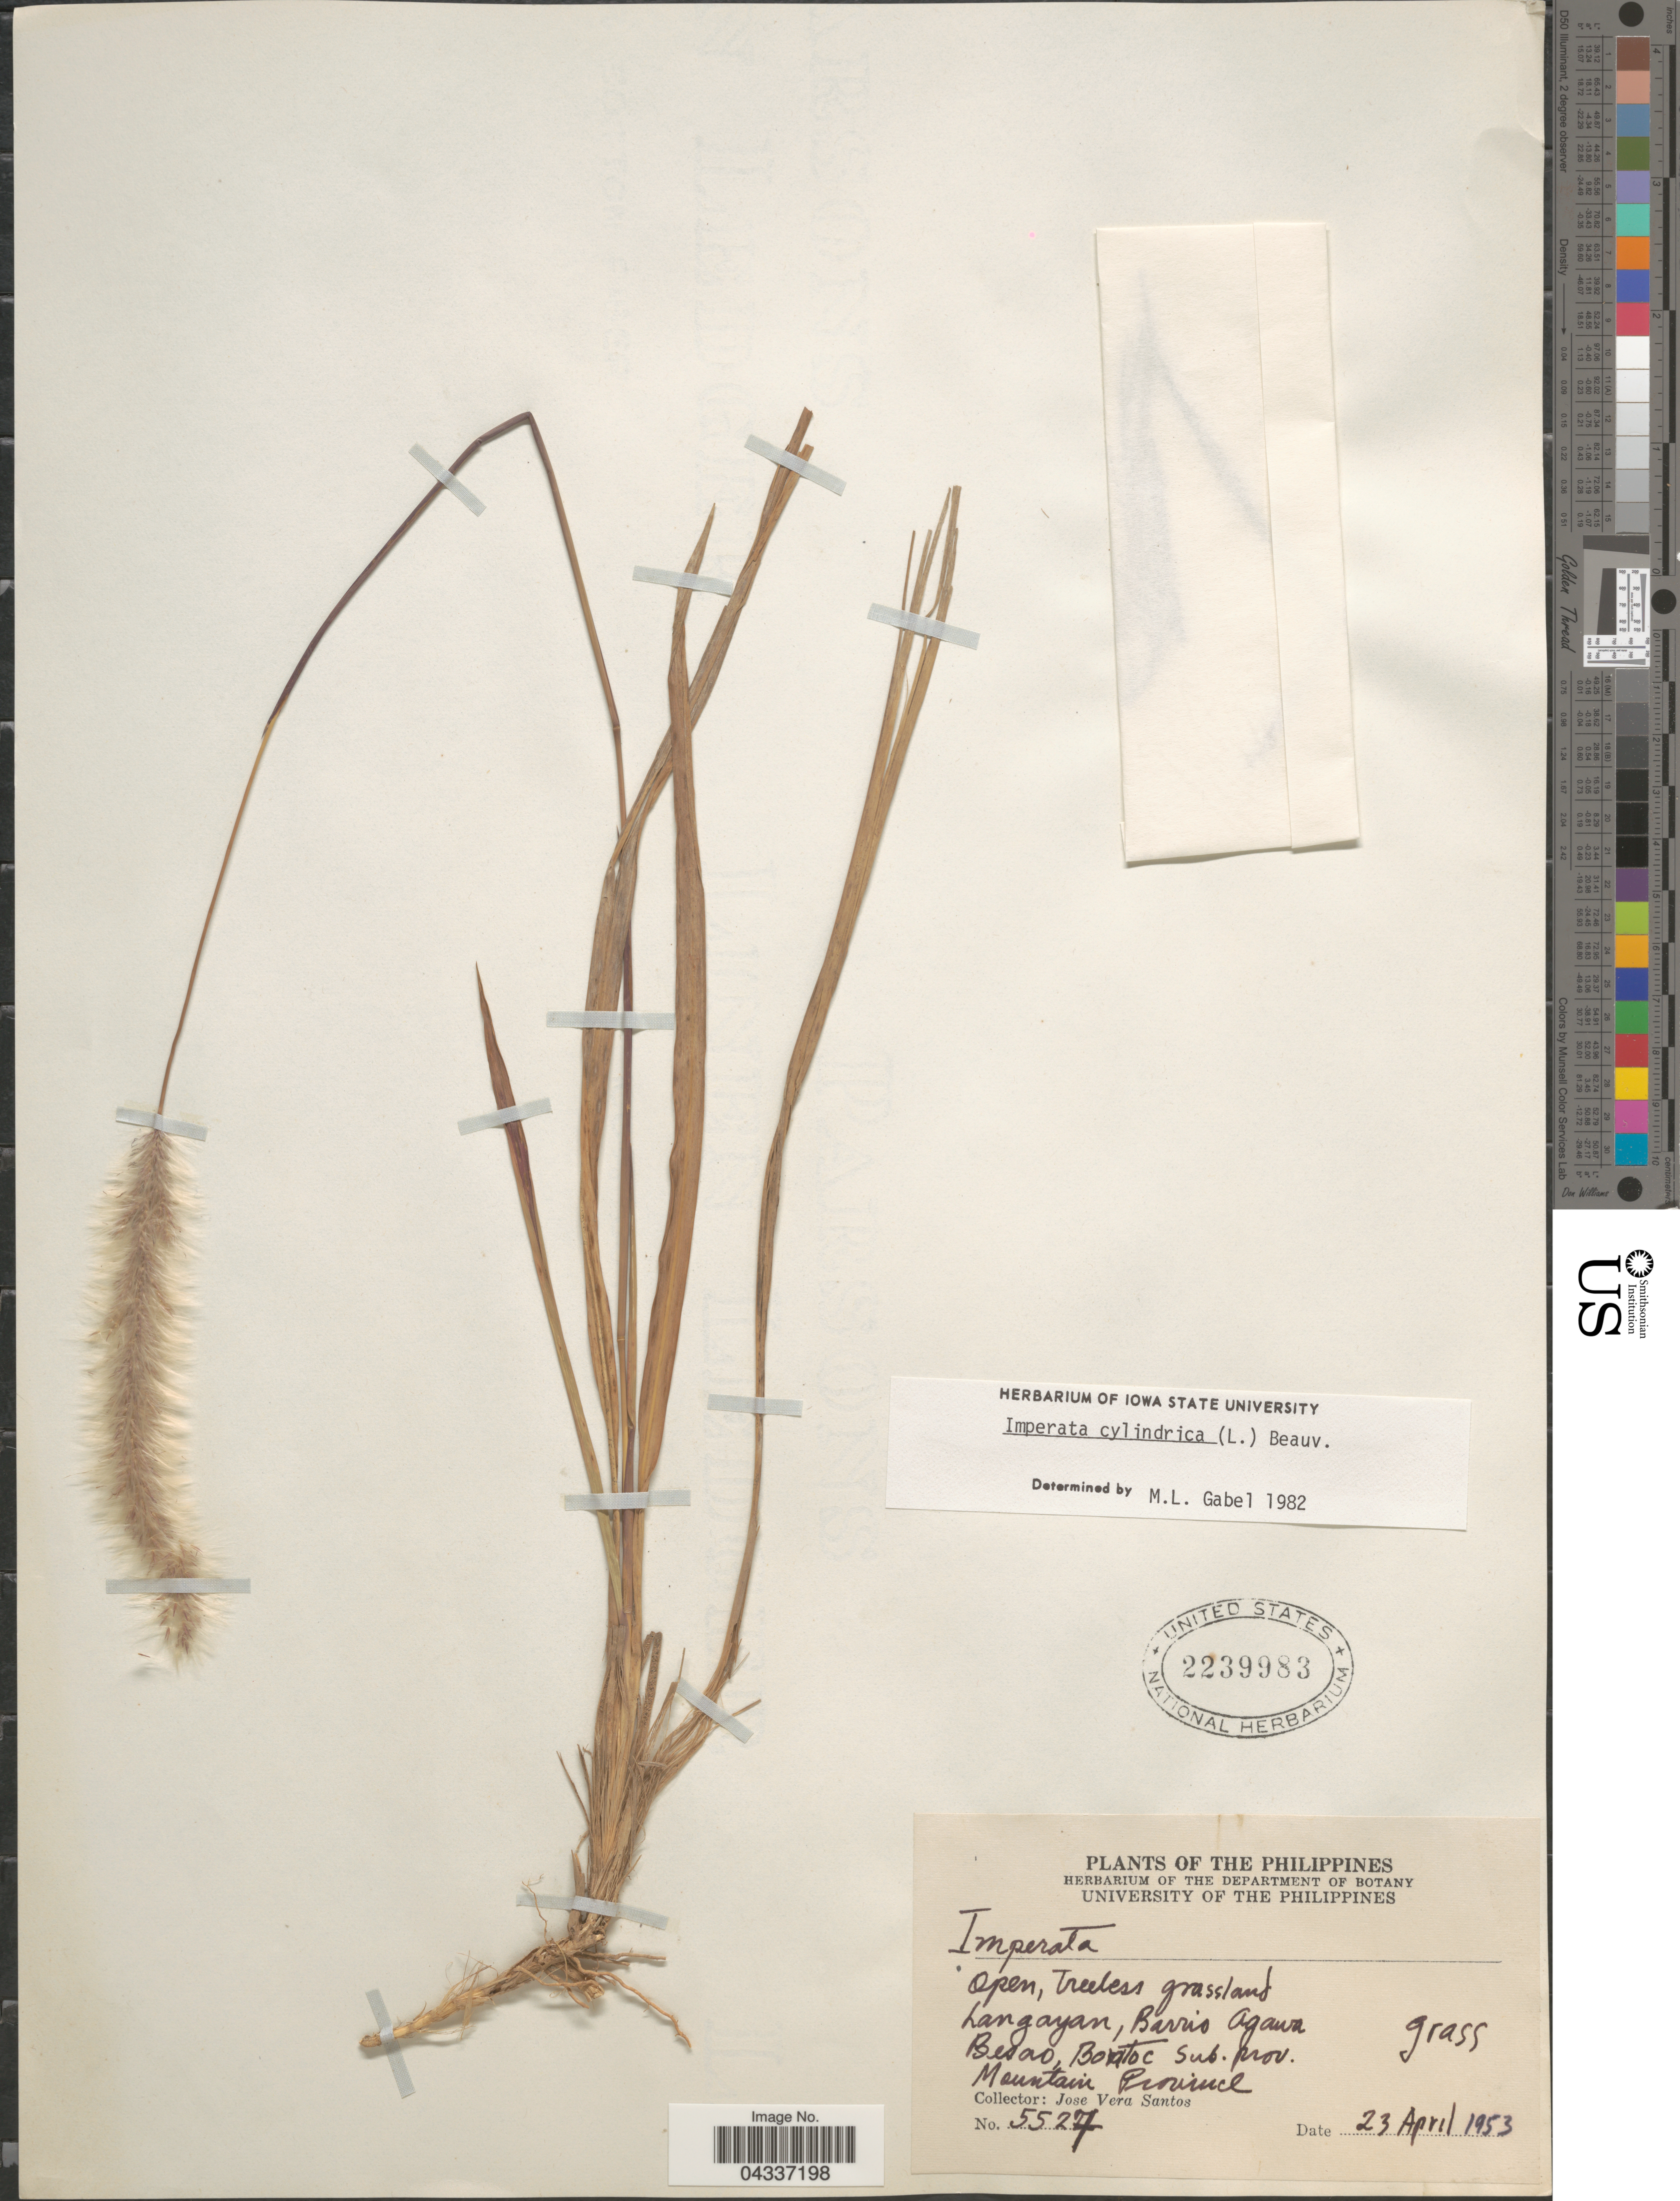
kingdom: Plantae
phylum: Tracheophyta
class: Liliopsida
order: Poales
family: Poaceae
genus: Imperata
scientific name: Imperata cylindrica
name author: (L.) P. Beauv.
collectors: J. V. Santos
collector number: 5527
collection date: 1953-04-23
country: Philippines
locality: Langayan, Barrio Agawa. Besao, Bontoc Sub. prov. Mountain Province.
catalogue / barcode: US 2239983